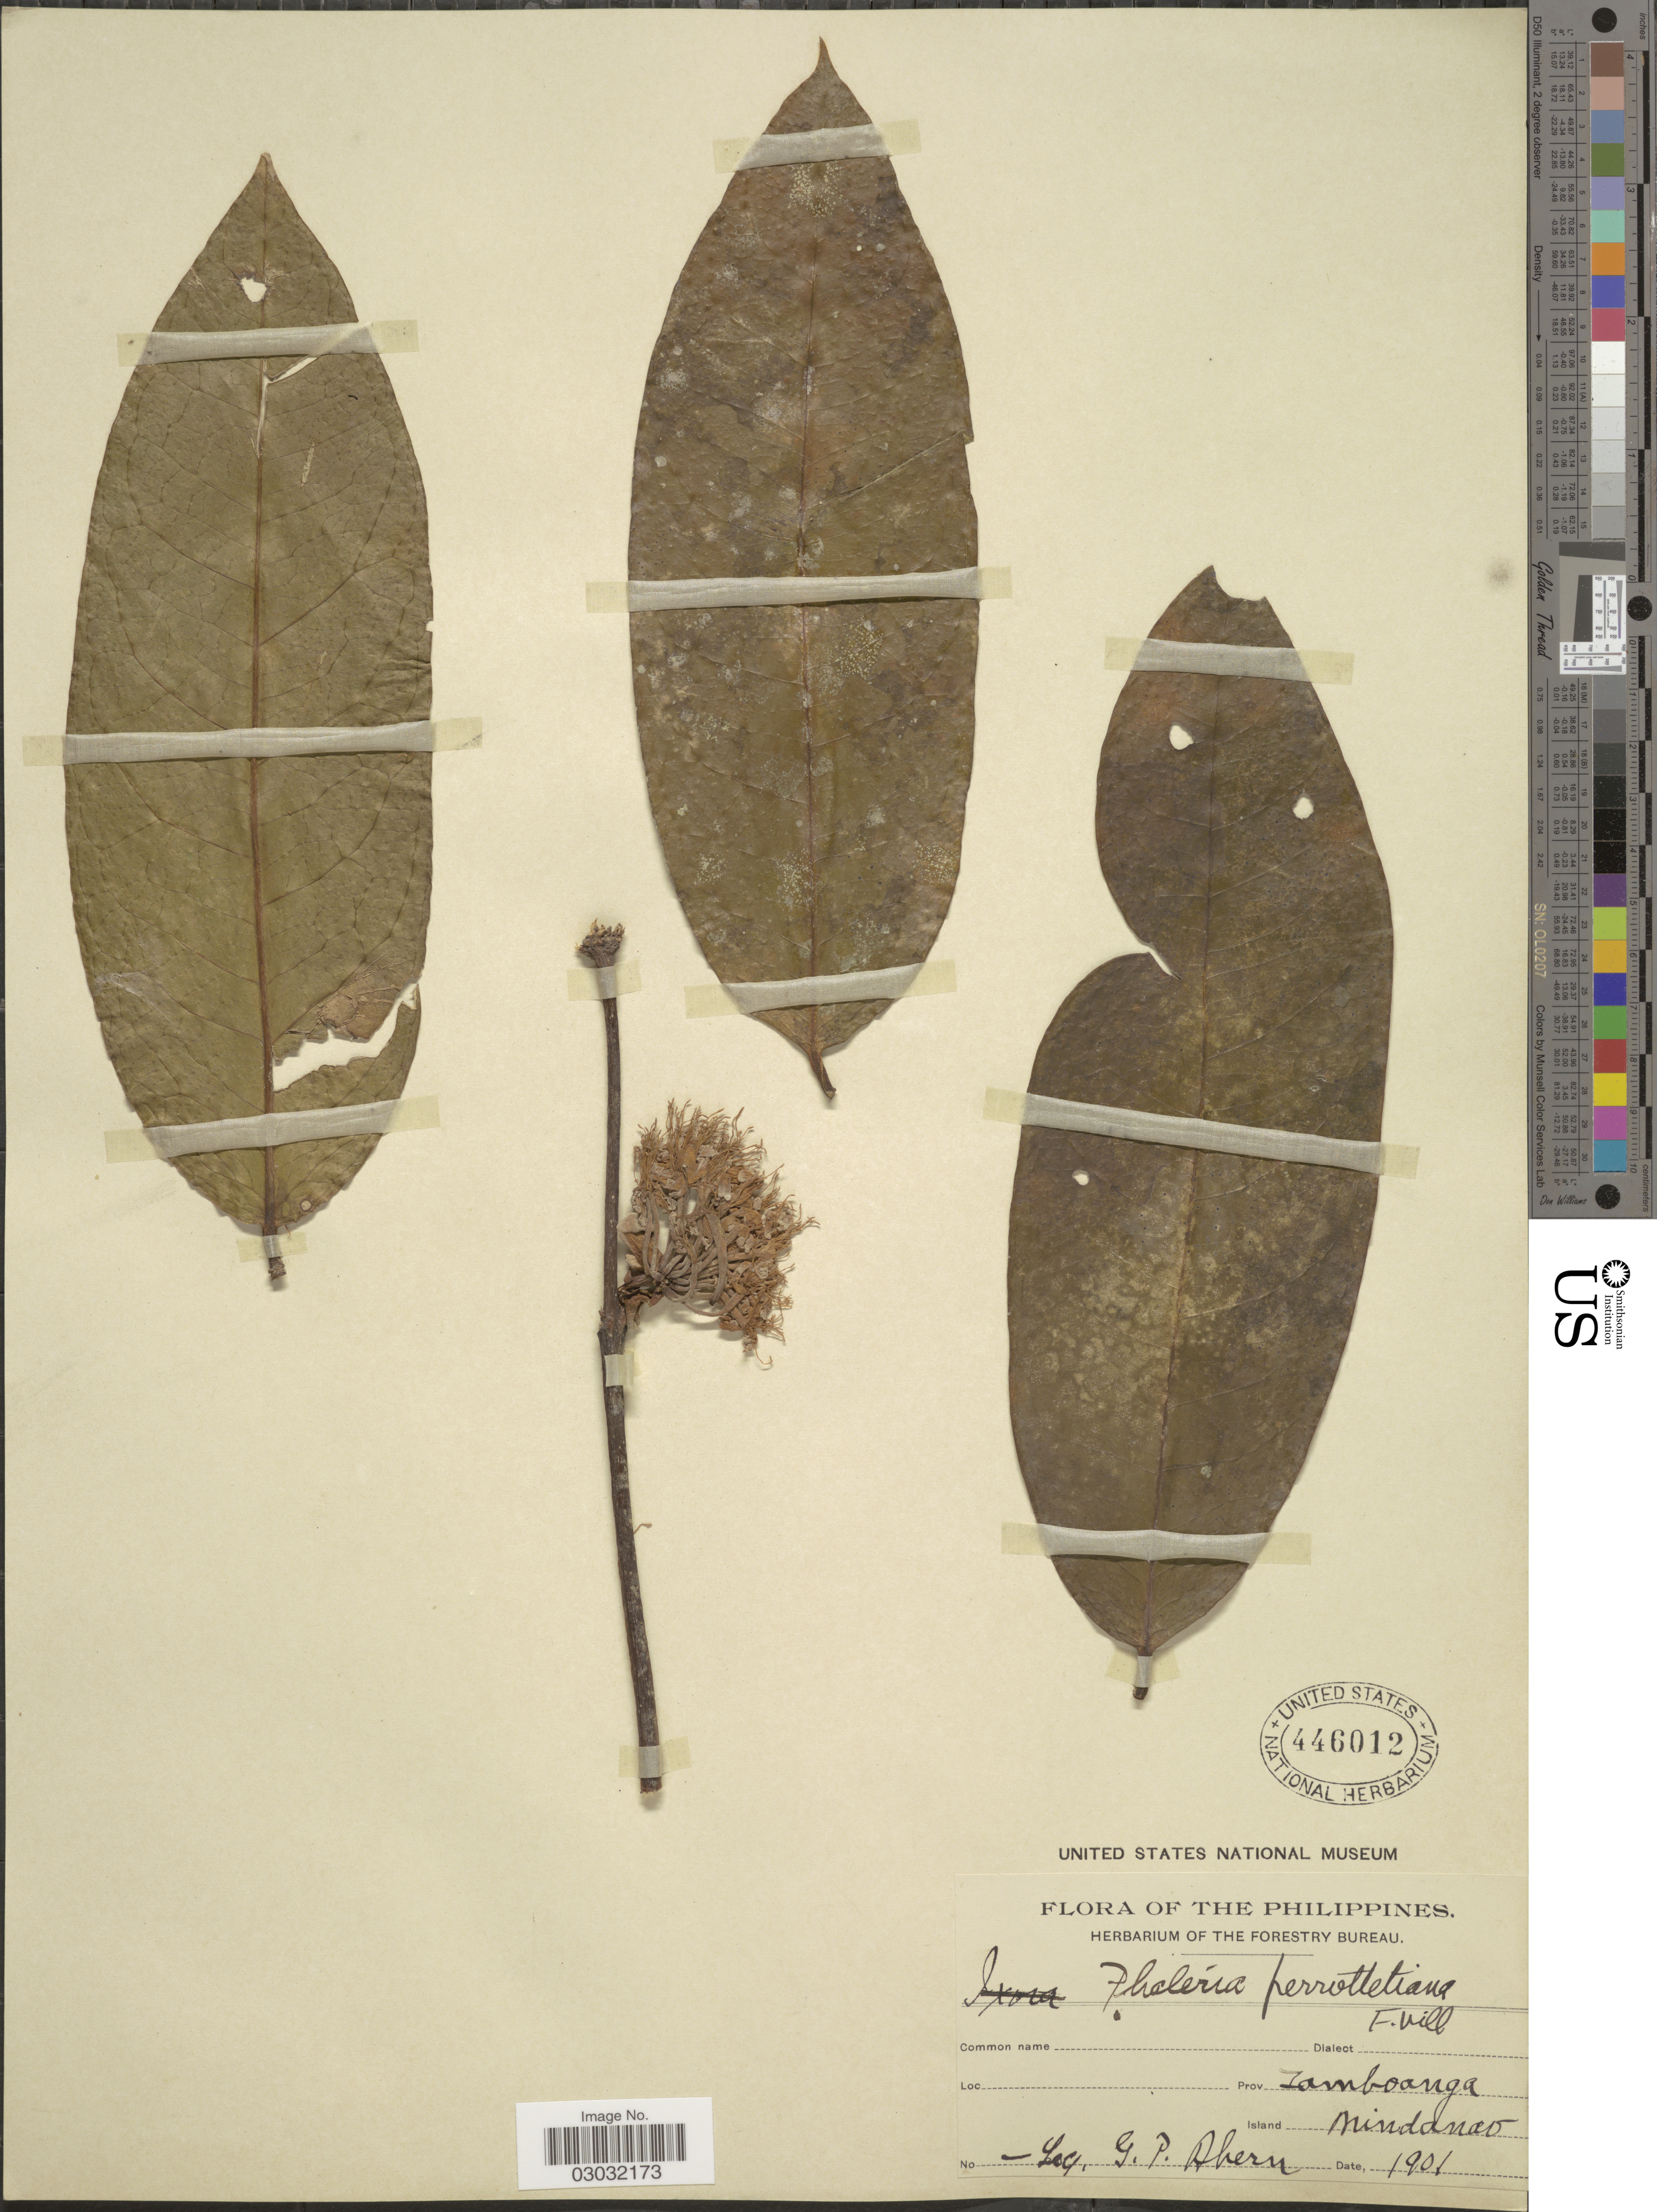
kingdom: Plantae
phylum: Tracheophyta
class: Magnoliopsida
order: Malvales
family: Thymelaeaceae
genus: Phaleria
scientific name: Phaleria perrottetiana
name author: (Decne.) Fern.-Vill.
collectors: G. Ahern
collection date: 1901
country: Philippines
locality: Prov Zamboanga. Island Mindanao.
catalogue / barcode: US 446012